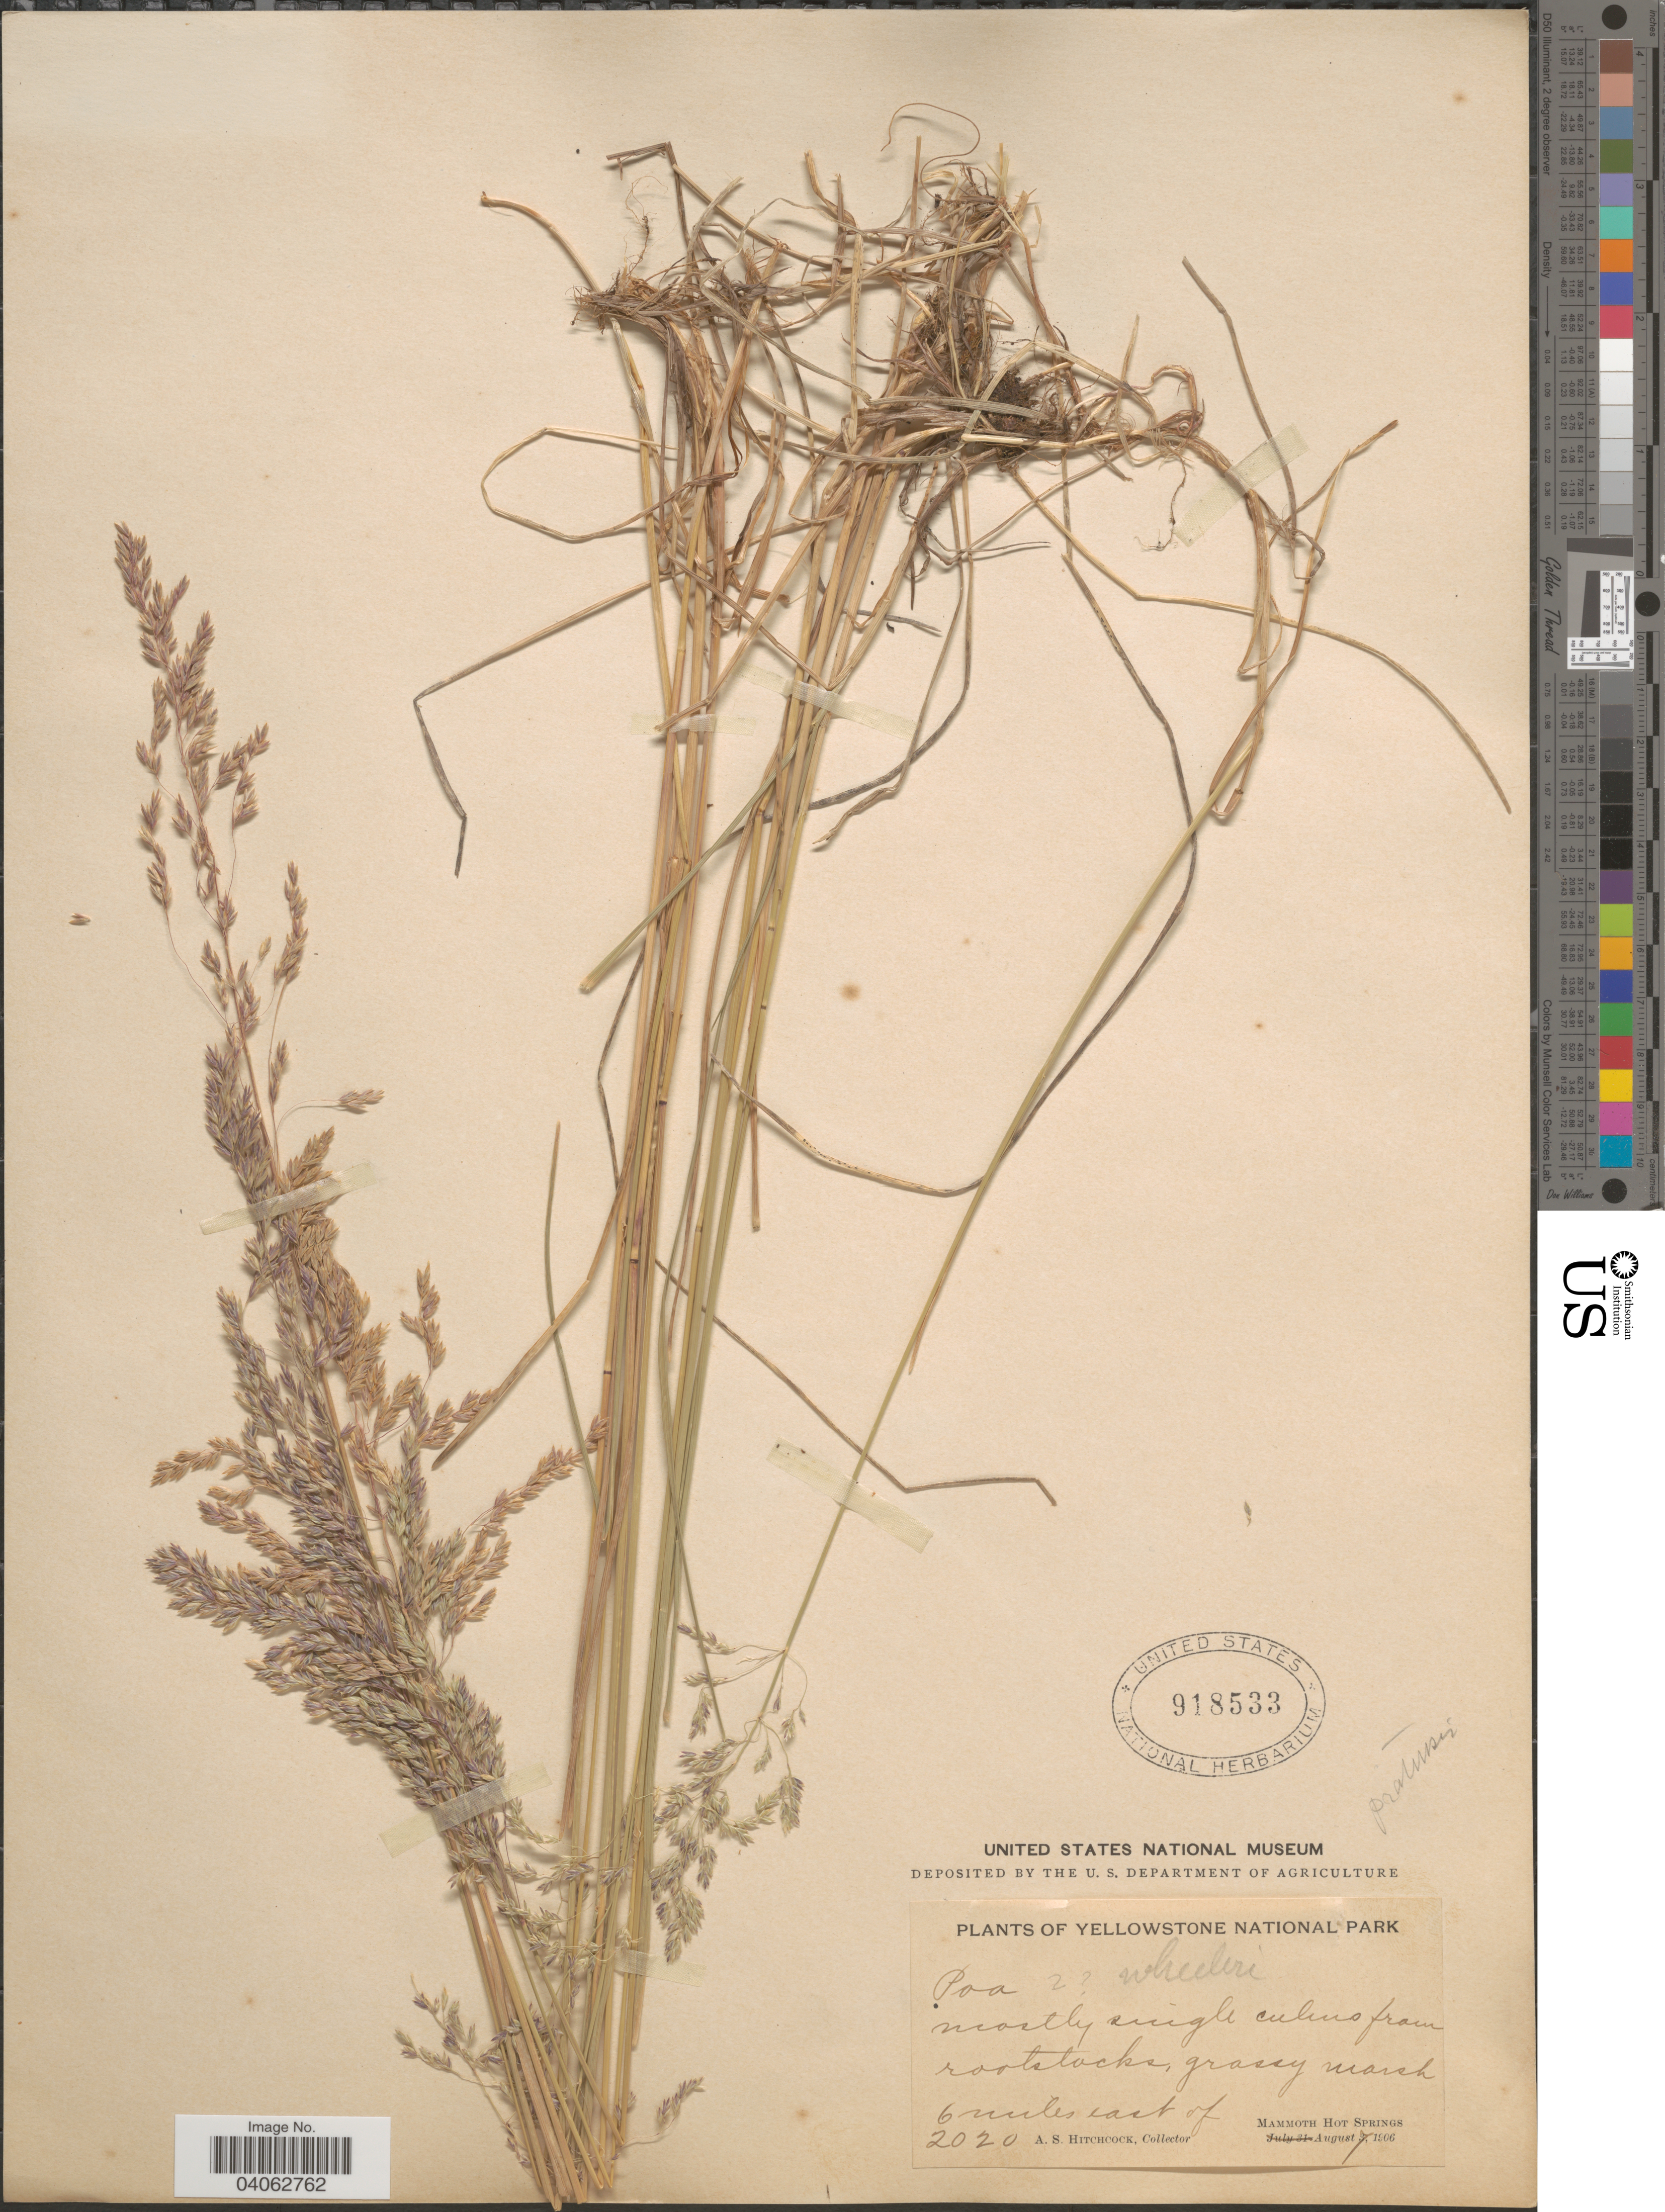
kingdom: Plantae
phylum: Tracheophyta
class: Liliopsida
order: Poales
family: Poaceae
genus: Poa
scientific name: Poa pratensis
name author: L.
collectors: A. S. Hitchcock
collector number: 2020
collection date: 1906-08-07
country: United States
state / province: Wyoming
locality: Yellowstone National Park. Grassy marsh 6 miles east of Mammoth Hot Springs.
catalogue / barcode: US 918533